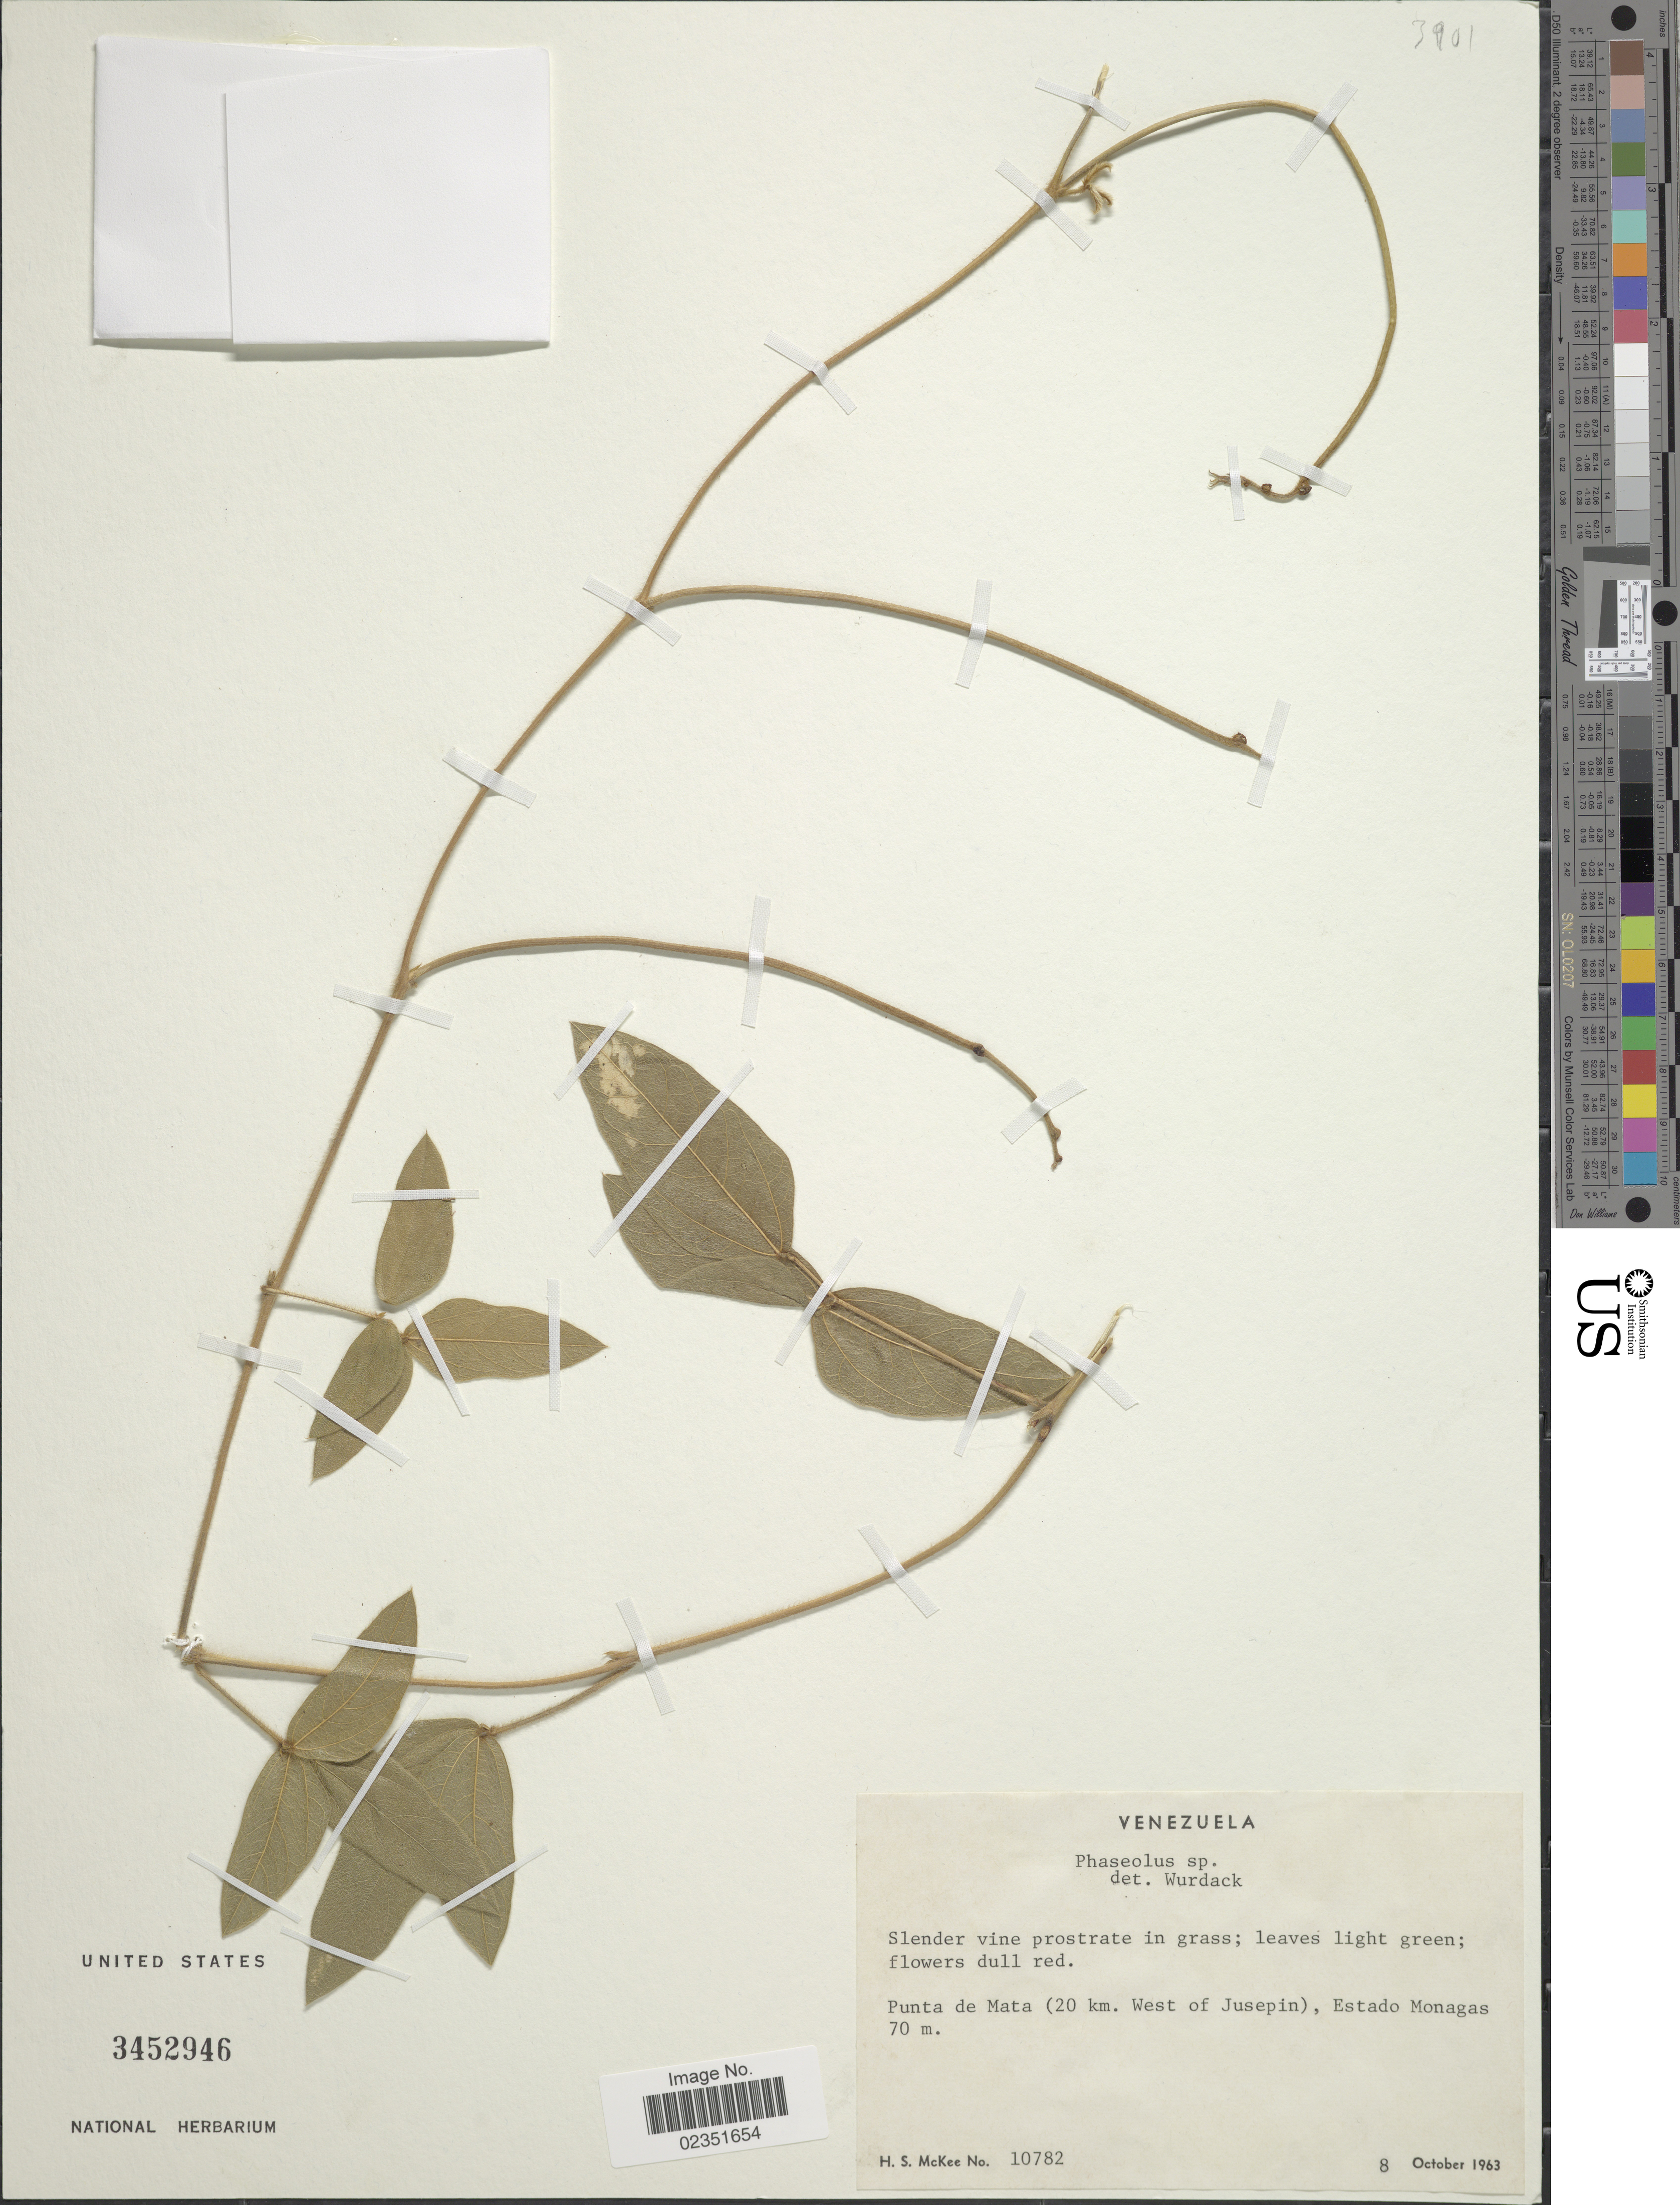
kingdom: Plantae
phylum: Tracheophyta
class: Magnoliopsida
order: Fabales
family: Fabaceae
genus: Phaseolus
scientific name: Phaseolus sp.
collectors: H. S. McKee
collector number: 10782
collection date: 1963-10-08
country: Venezuela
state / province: Monagas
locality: Punta de Mata (20 km. west of Jusepin)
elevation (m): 70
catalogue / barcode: US 3452946